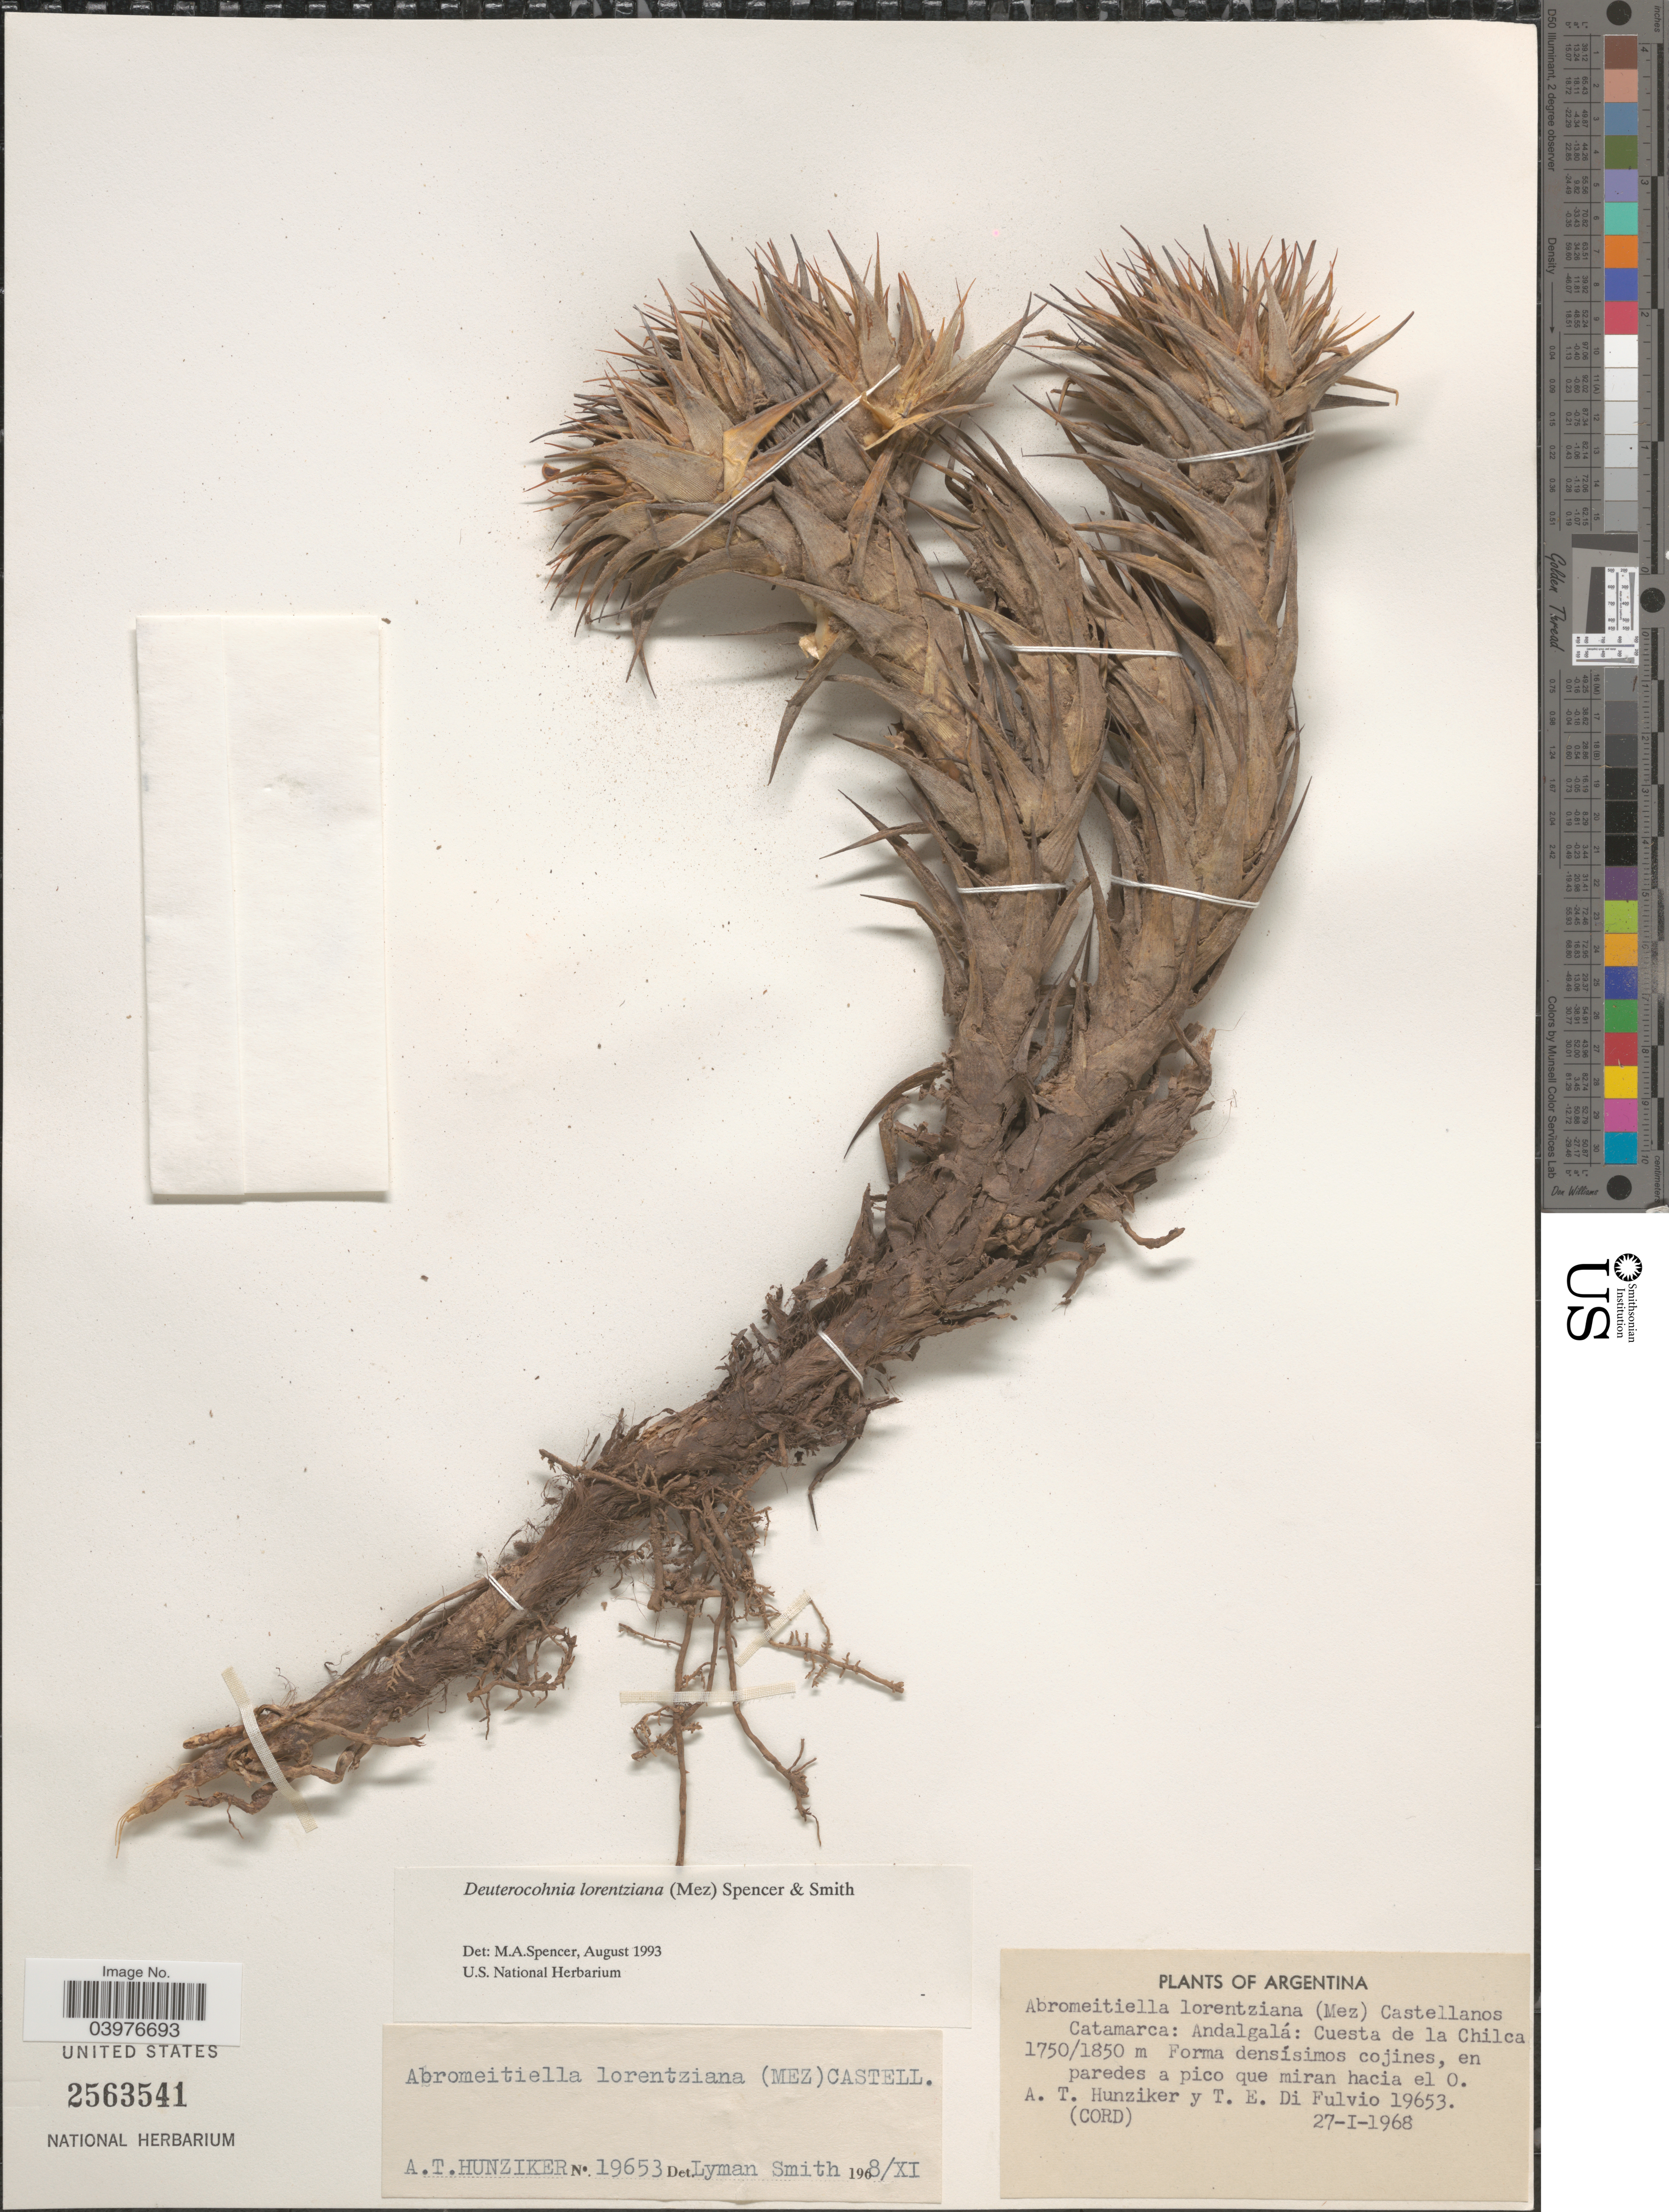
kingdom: Plantae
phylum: Tracheophyta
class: Liliopsida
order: Poales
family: Bromeliaceae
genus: Deuterocohnia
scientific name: Deuterocohnia lorentziana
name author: (Mez) M.A. Spencer & L.B. Sm.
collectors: A. T. Hunziker & T. E. Di Fulvio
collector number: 19653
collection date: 1968-01-27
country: Argentina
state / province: Catamarca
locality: Andalgalá: Cuesta de la Chilca.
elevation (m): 1750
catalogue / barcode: US 2563541